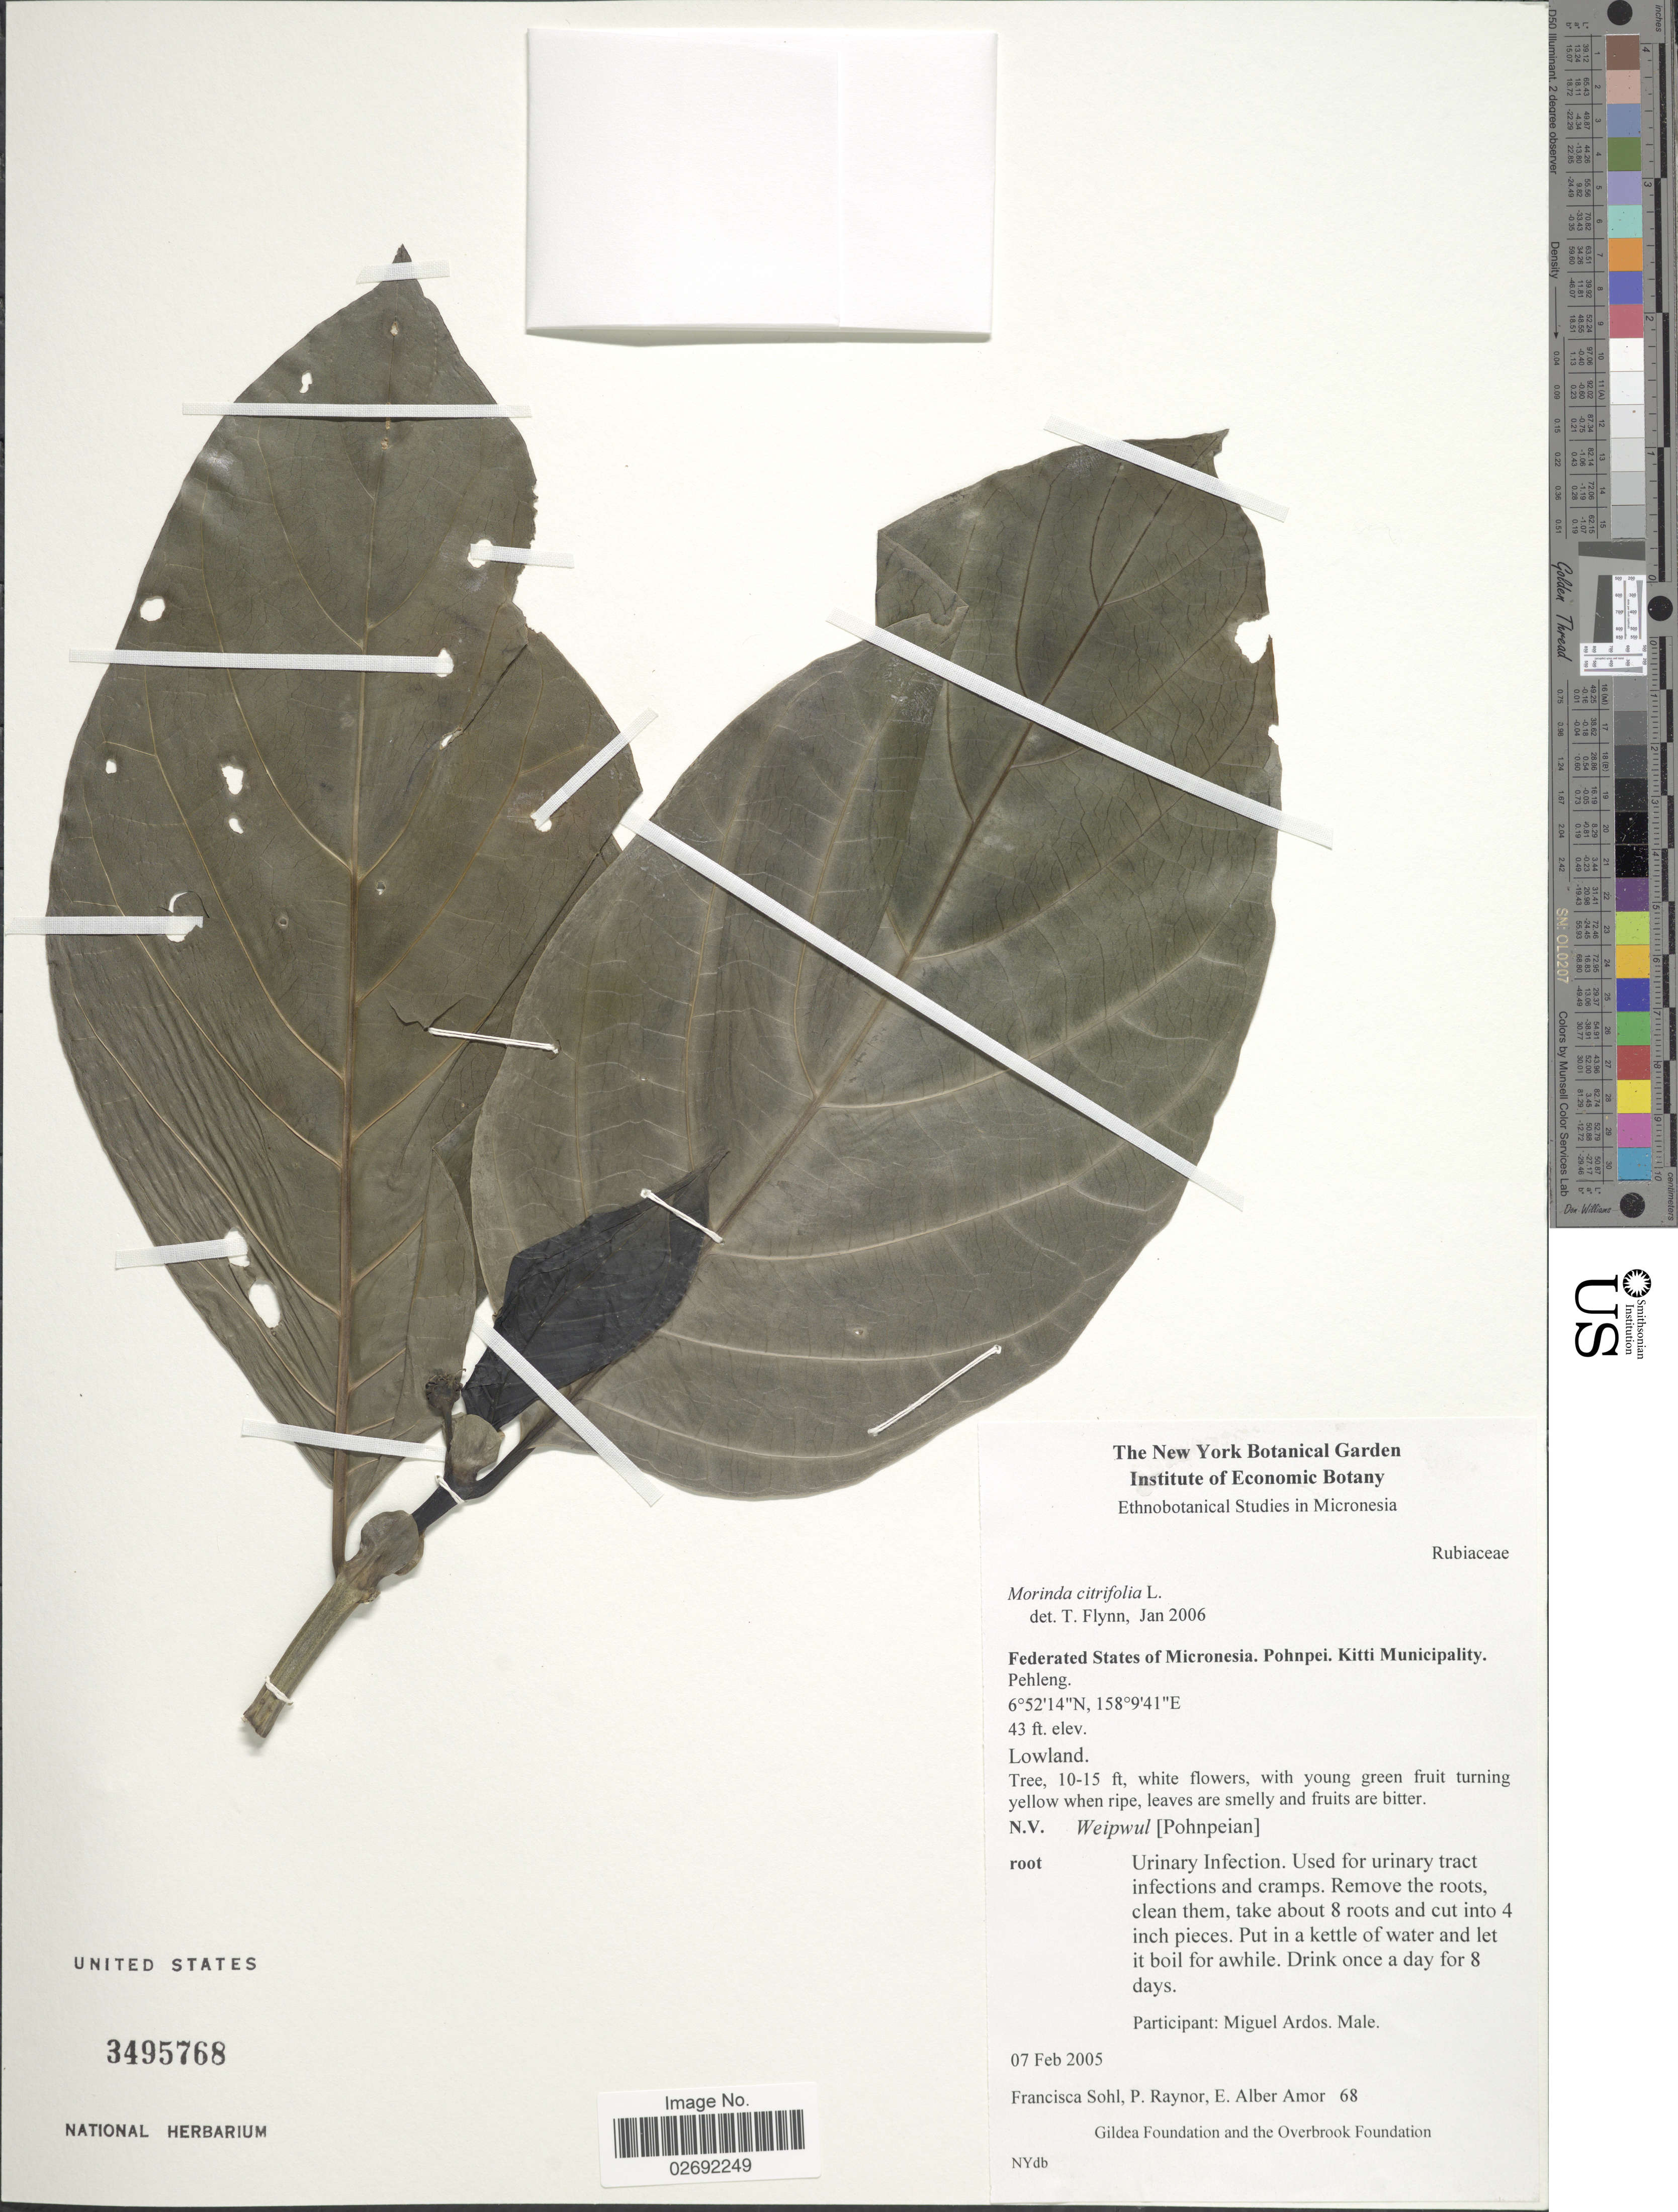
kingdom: Plantae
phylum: Tracheophyta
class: Magnoliopsida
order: Gentianales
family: Rubiaceae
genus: Morinda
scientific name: Morinda citrifolia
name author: L.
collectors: F. Sohl, P. Raynor & E. A. Amor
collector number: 68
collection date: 2005-02-07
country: Micronesia, Federated States of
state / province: Pohnpei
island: Pohnpei [Ponape]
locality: Kitti Municipality, Pehleng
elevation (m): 13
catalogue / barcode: US 3495768